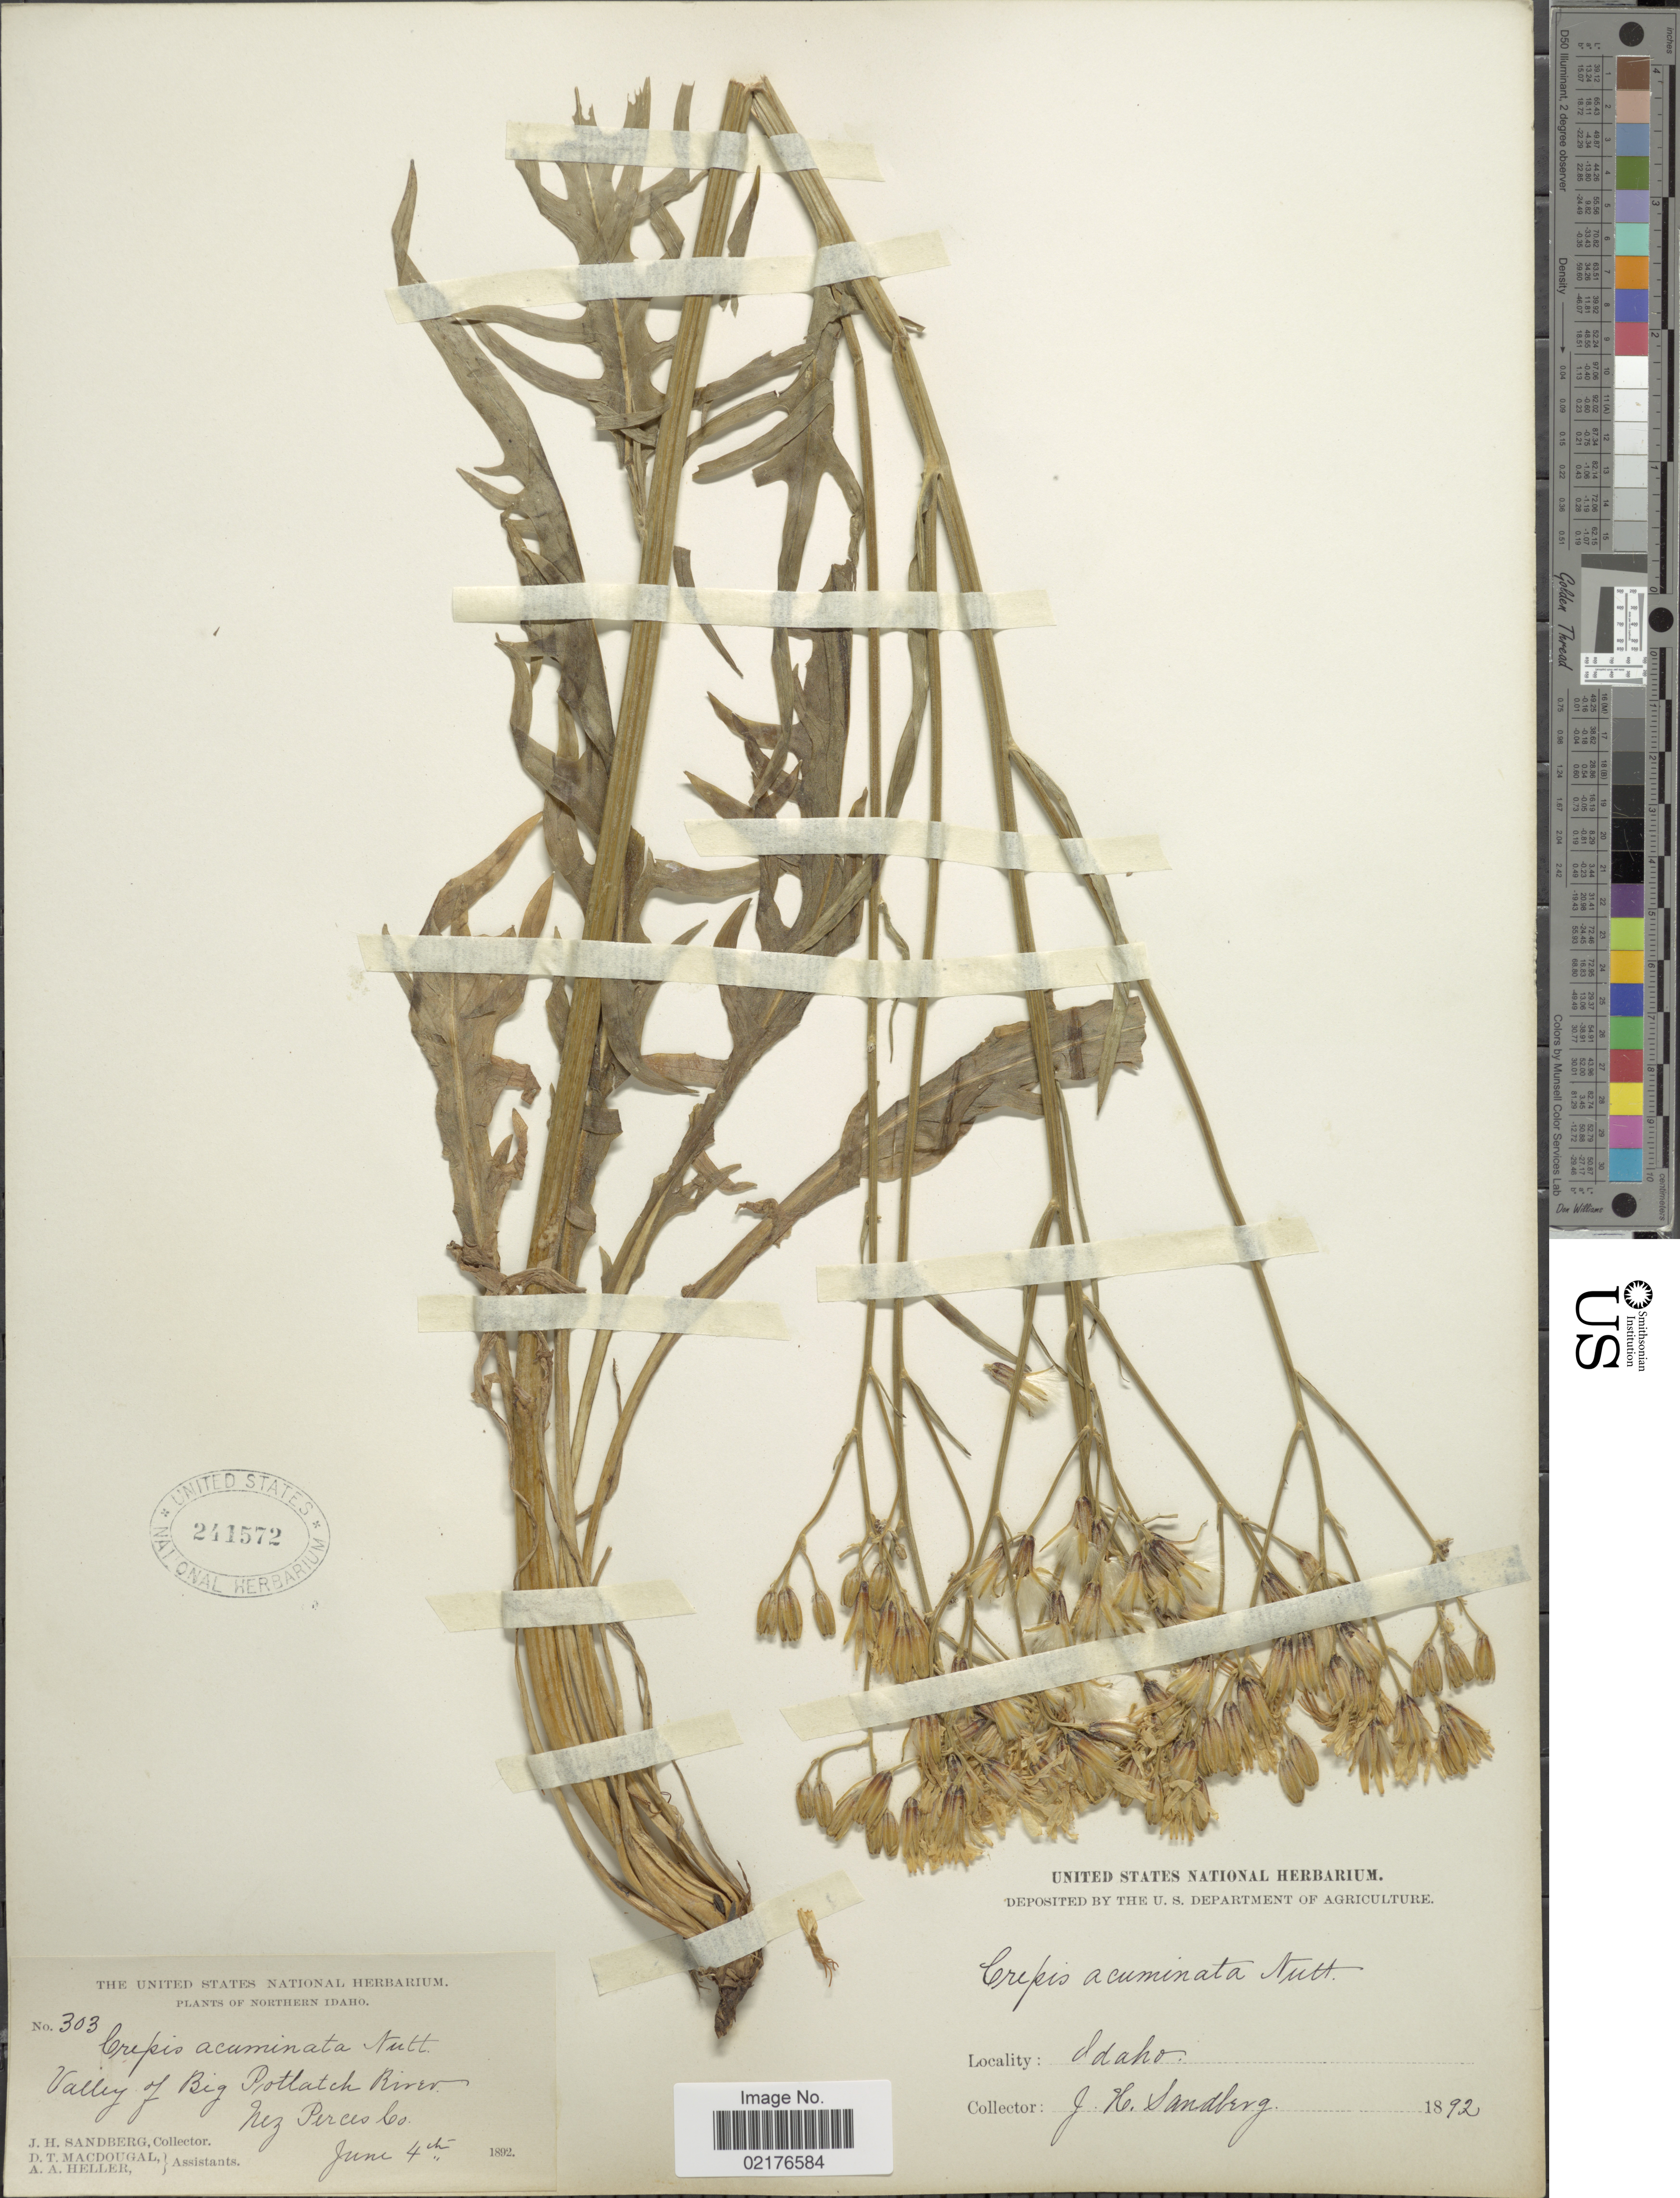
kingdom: Plantae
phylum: Tracheophyta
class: Magnoliopsida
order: Asterales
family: Asteraceae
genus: Crepis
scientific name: Crepis acuminata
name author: Nutt.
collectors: J. H. Sandberg, D. T. MacDougal & A. A. Heller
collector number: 303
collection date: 1892-06-04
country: United States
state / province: Idaho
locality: Northern Idaho, Valley of Big Potlatch River, Nez Perces Co.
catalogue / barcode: US 241572